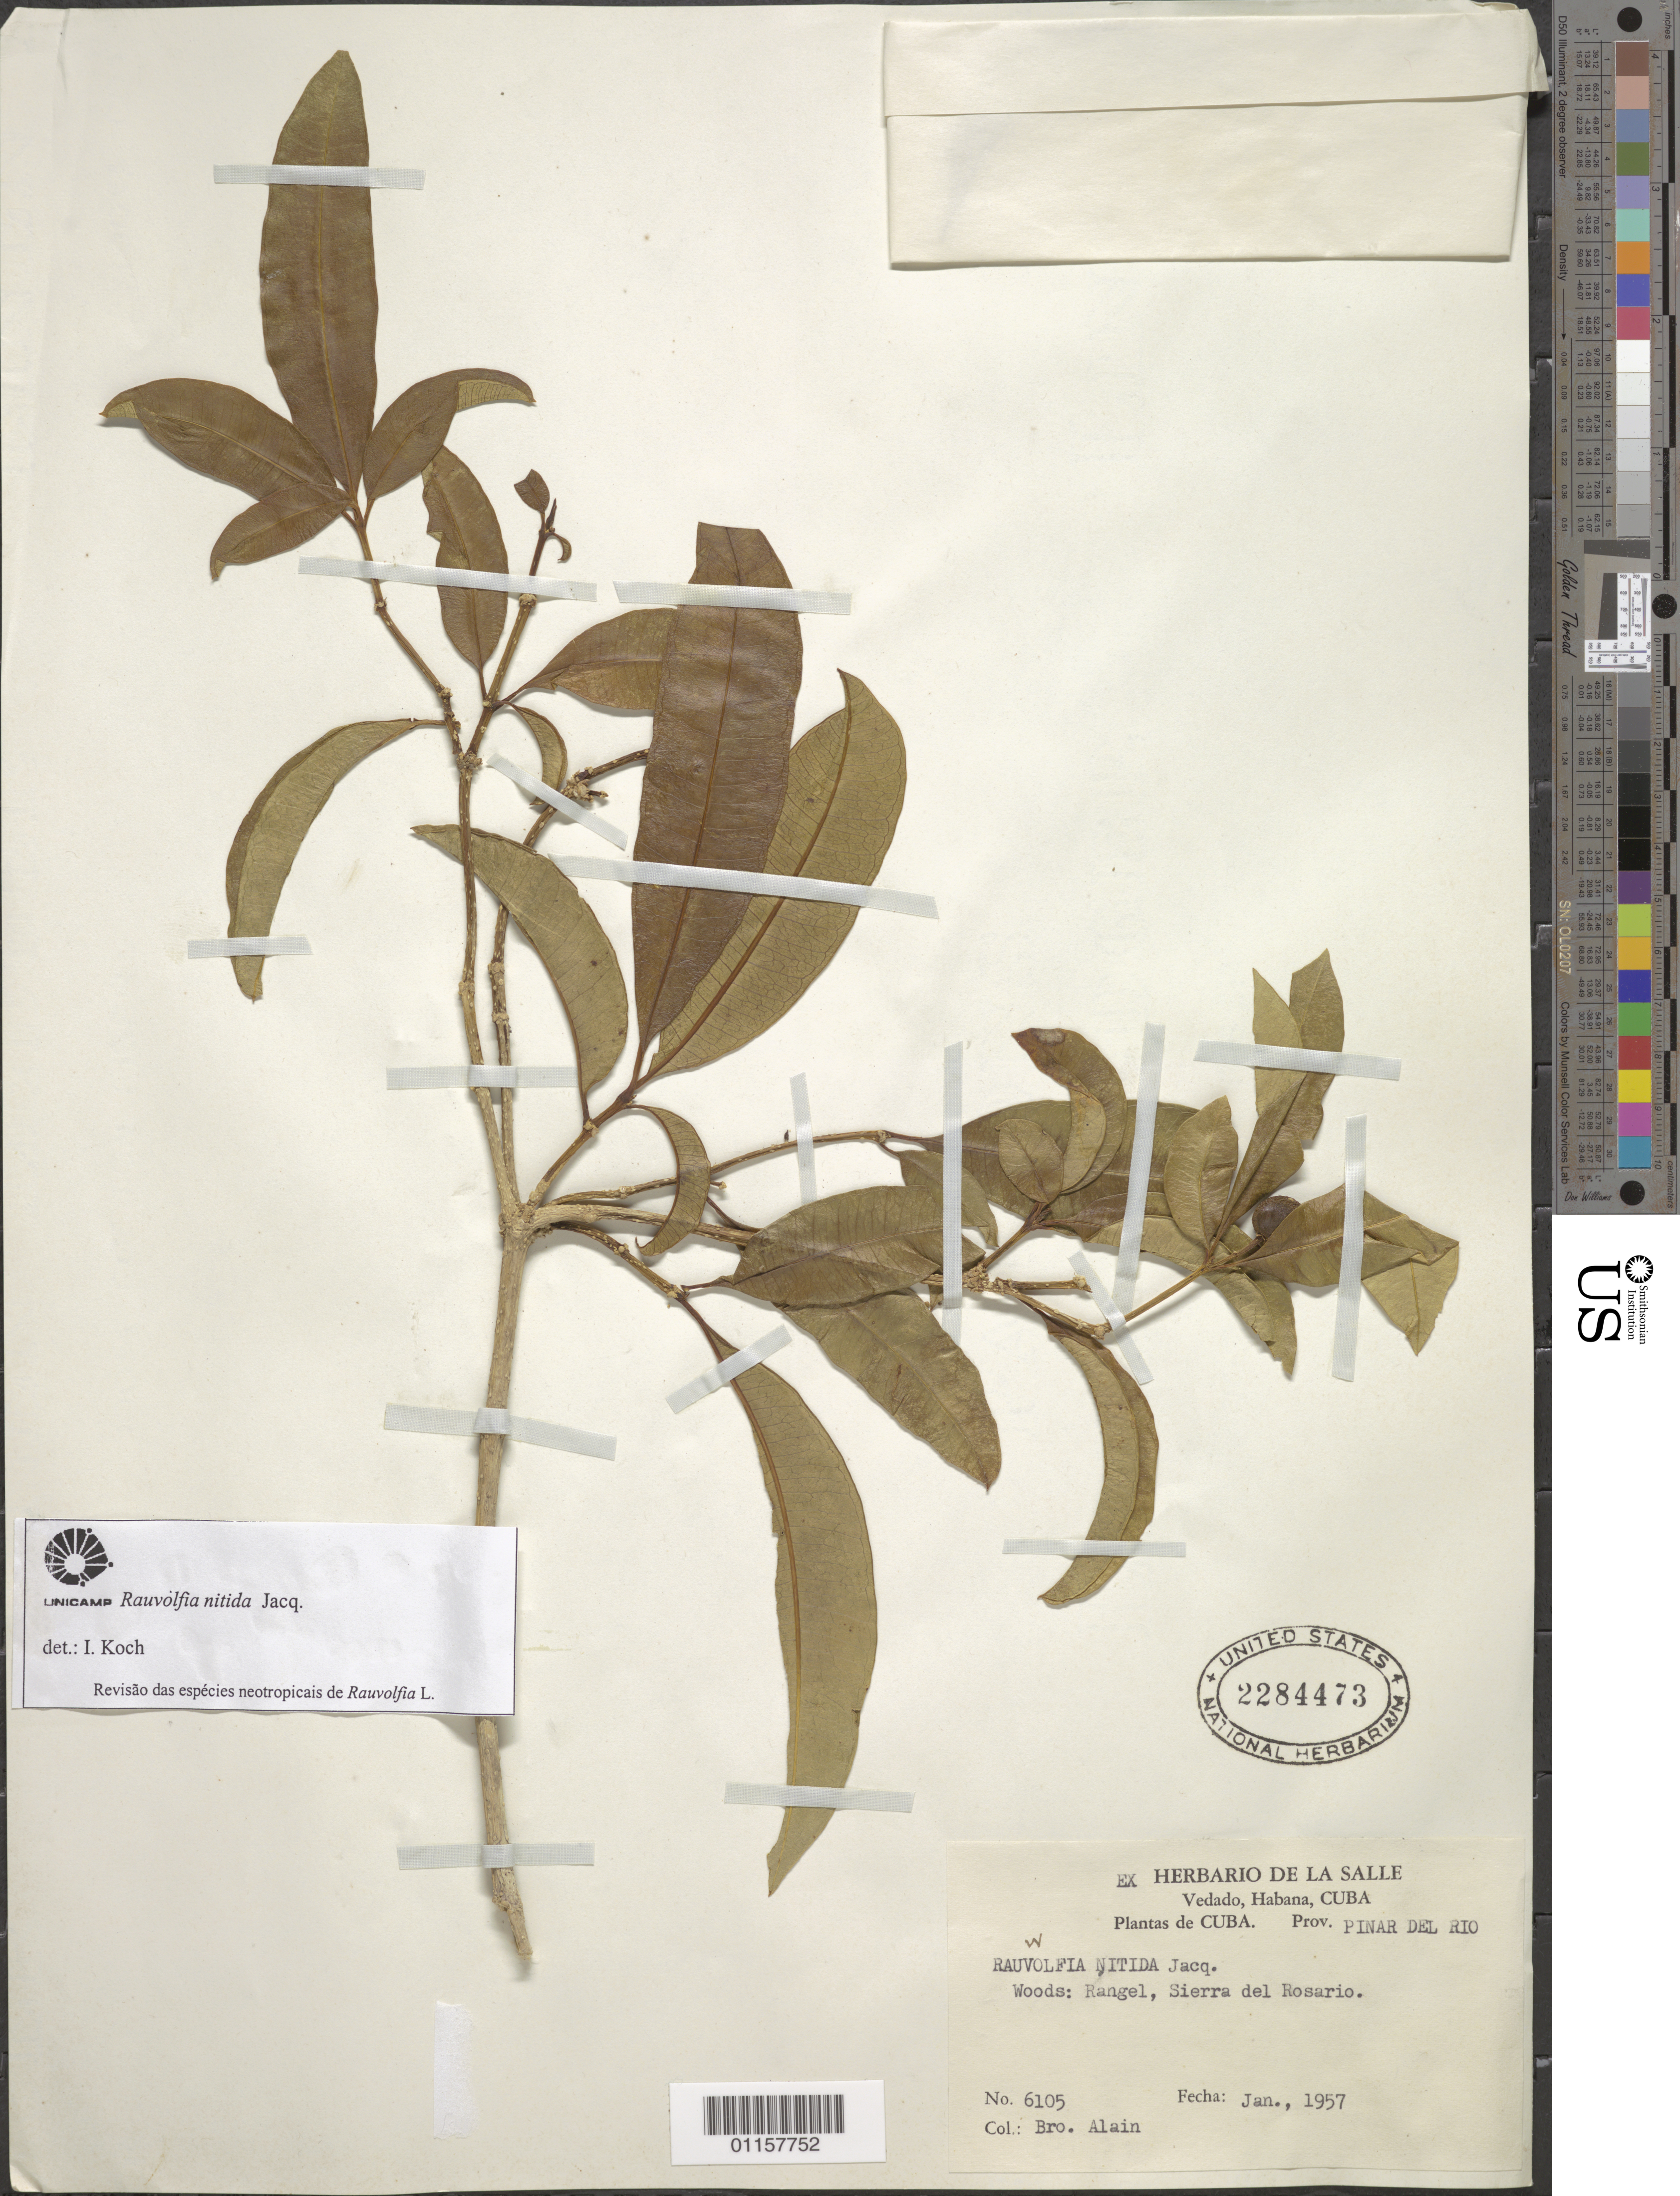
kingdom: Plantae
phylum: Tracheophyta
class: Magnoliopsida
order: Gentianales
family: Apocynaceae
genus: Rauvolfia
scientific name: Rauvolfia nitida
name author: Jacq.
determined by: Koch, I.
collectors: A. H. Liogier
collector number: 6105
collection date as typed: Jan 1957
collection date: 1957-01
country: Cuba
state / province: Pinar del Rio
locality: Pinar del Rio Prov. Rangel, Sierra del Rosario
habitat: Woods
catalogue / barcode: US 2284473